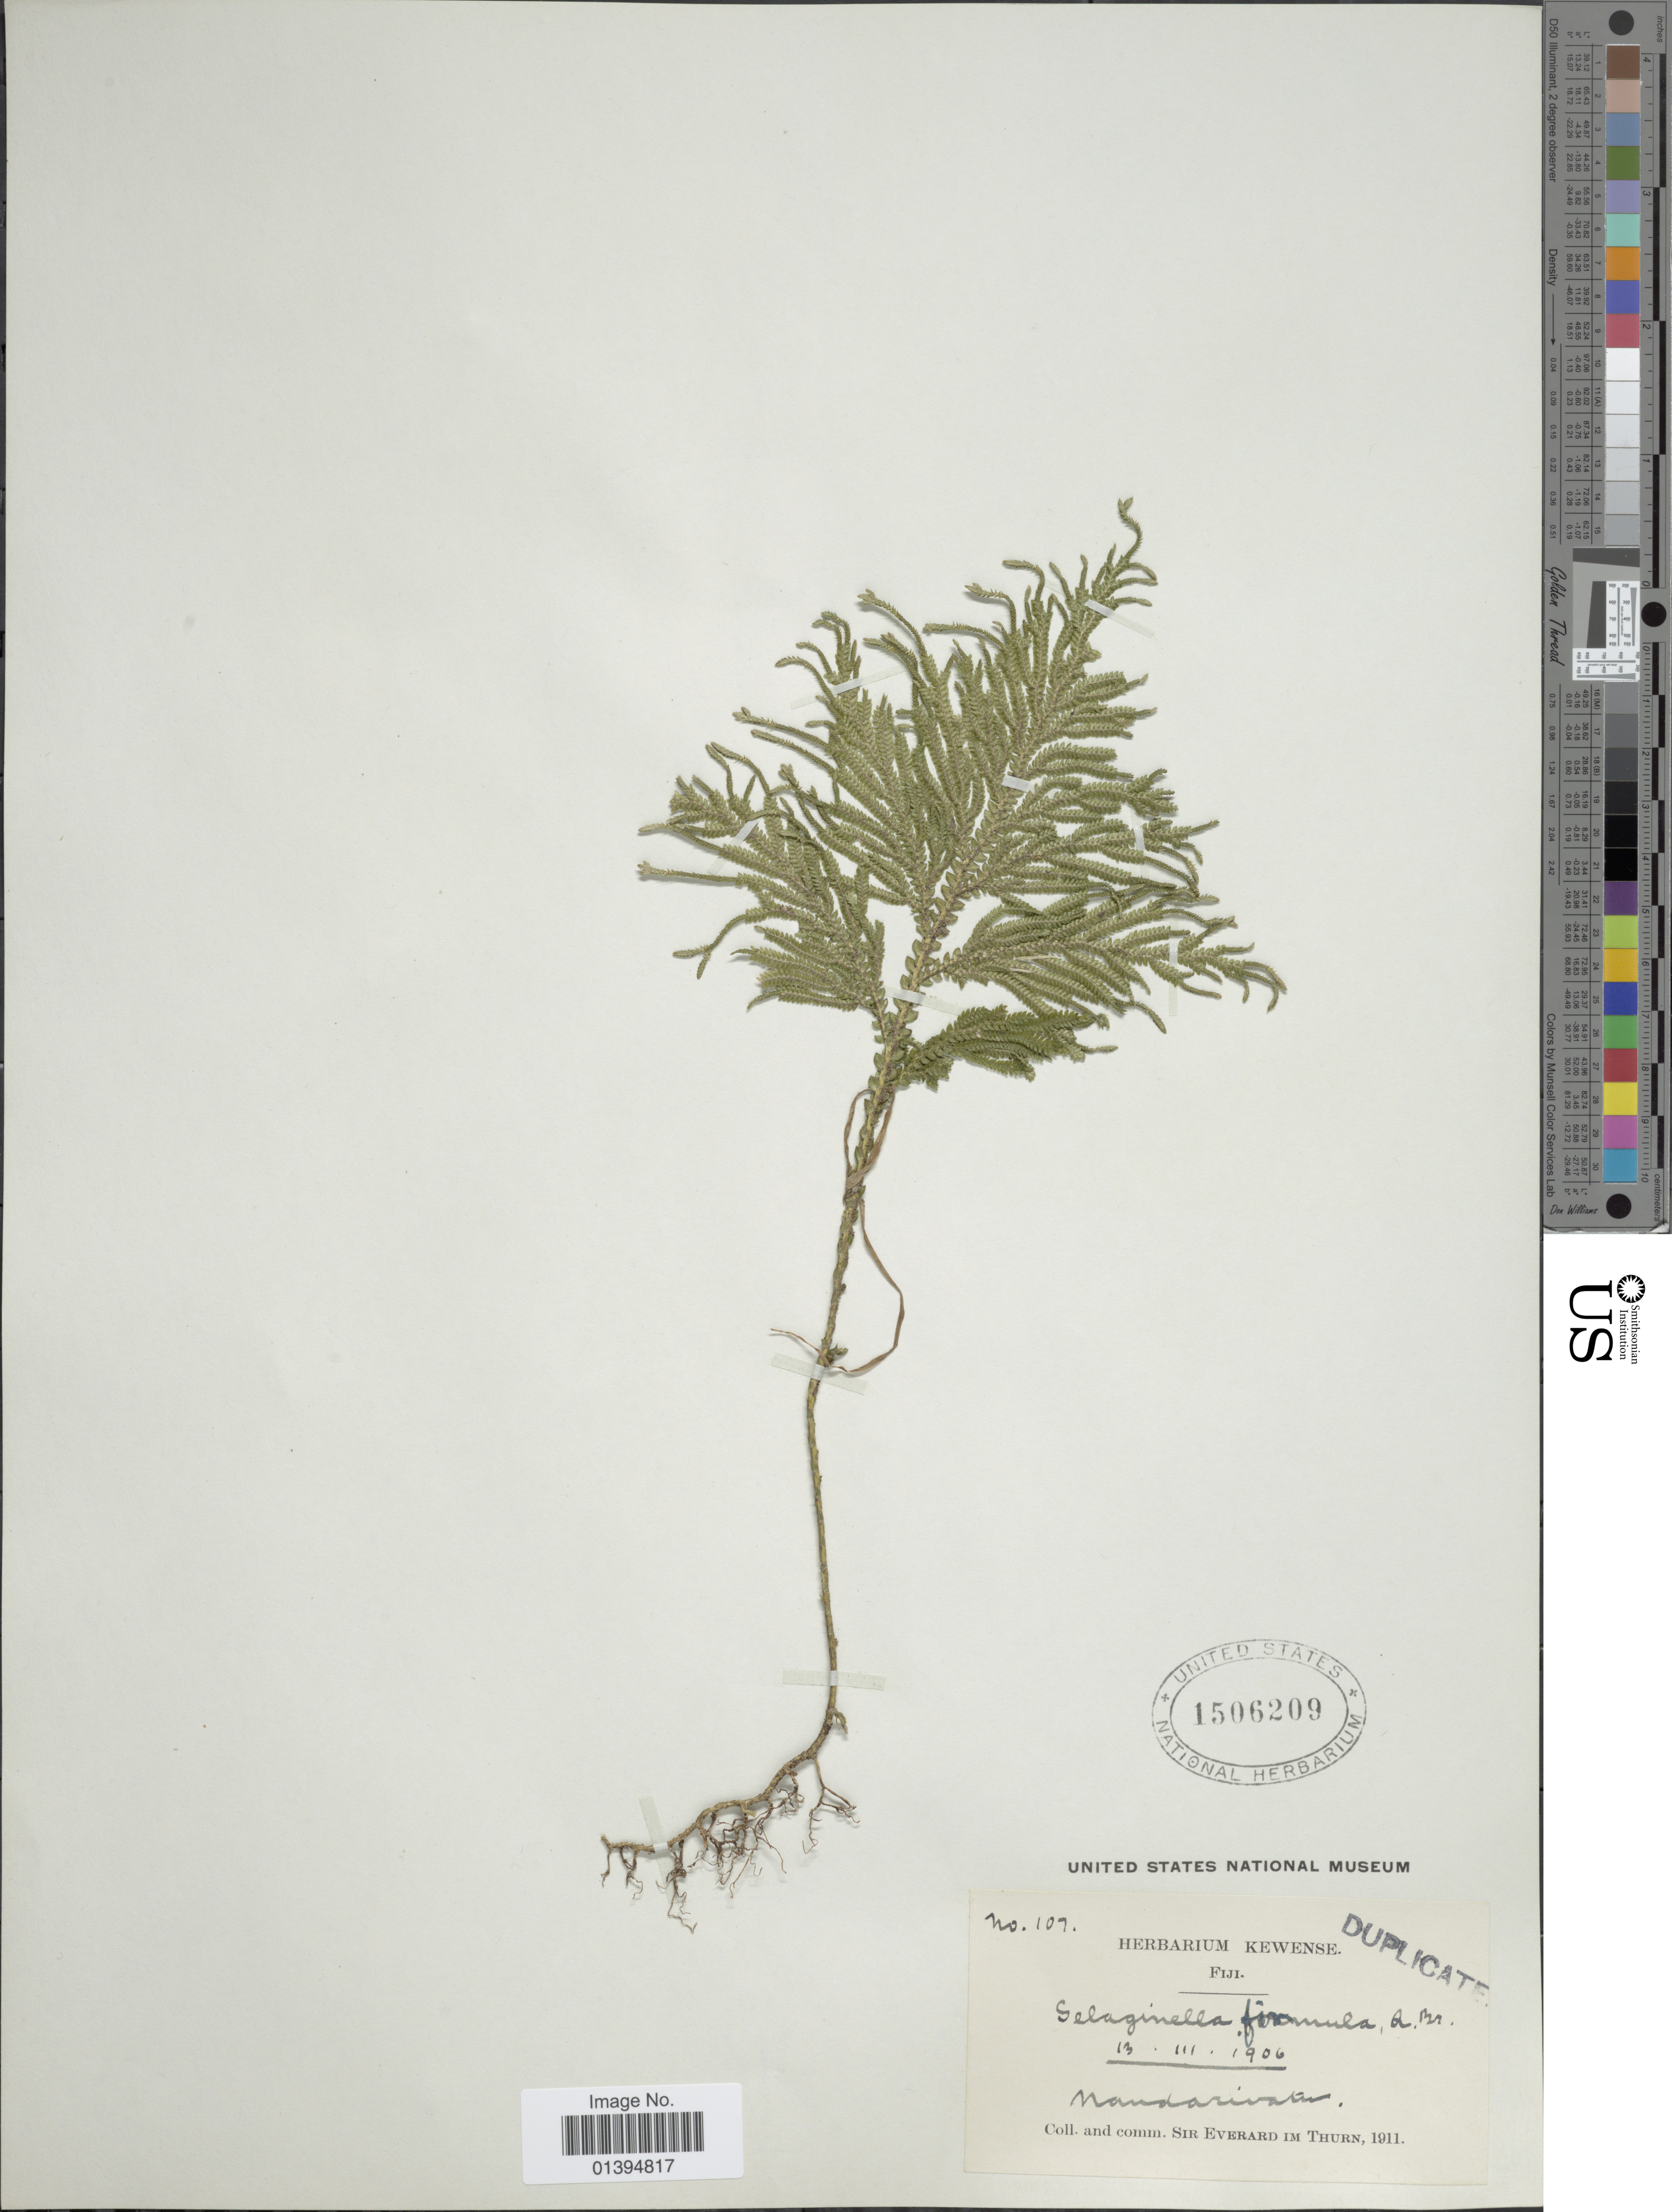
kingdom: Plantae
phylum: Tracheophyta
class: Lycopodiopsida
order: Selaginellales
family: Selaginellaceae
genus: Selaginella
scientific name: Selaginella sp.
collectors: Everard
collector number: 109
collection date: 1906-03-13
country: Fiji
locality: Thurn, Nadariwatu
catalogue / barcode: US 1506209